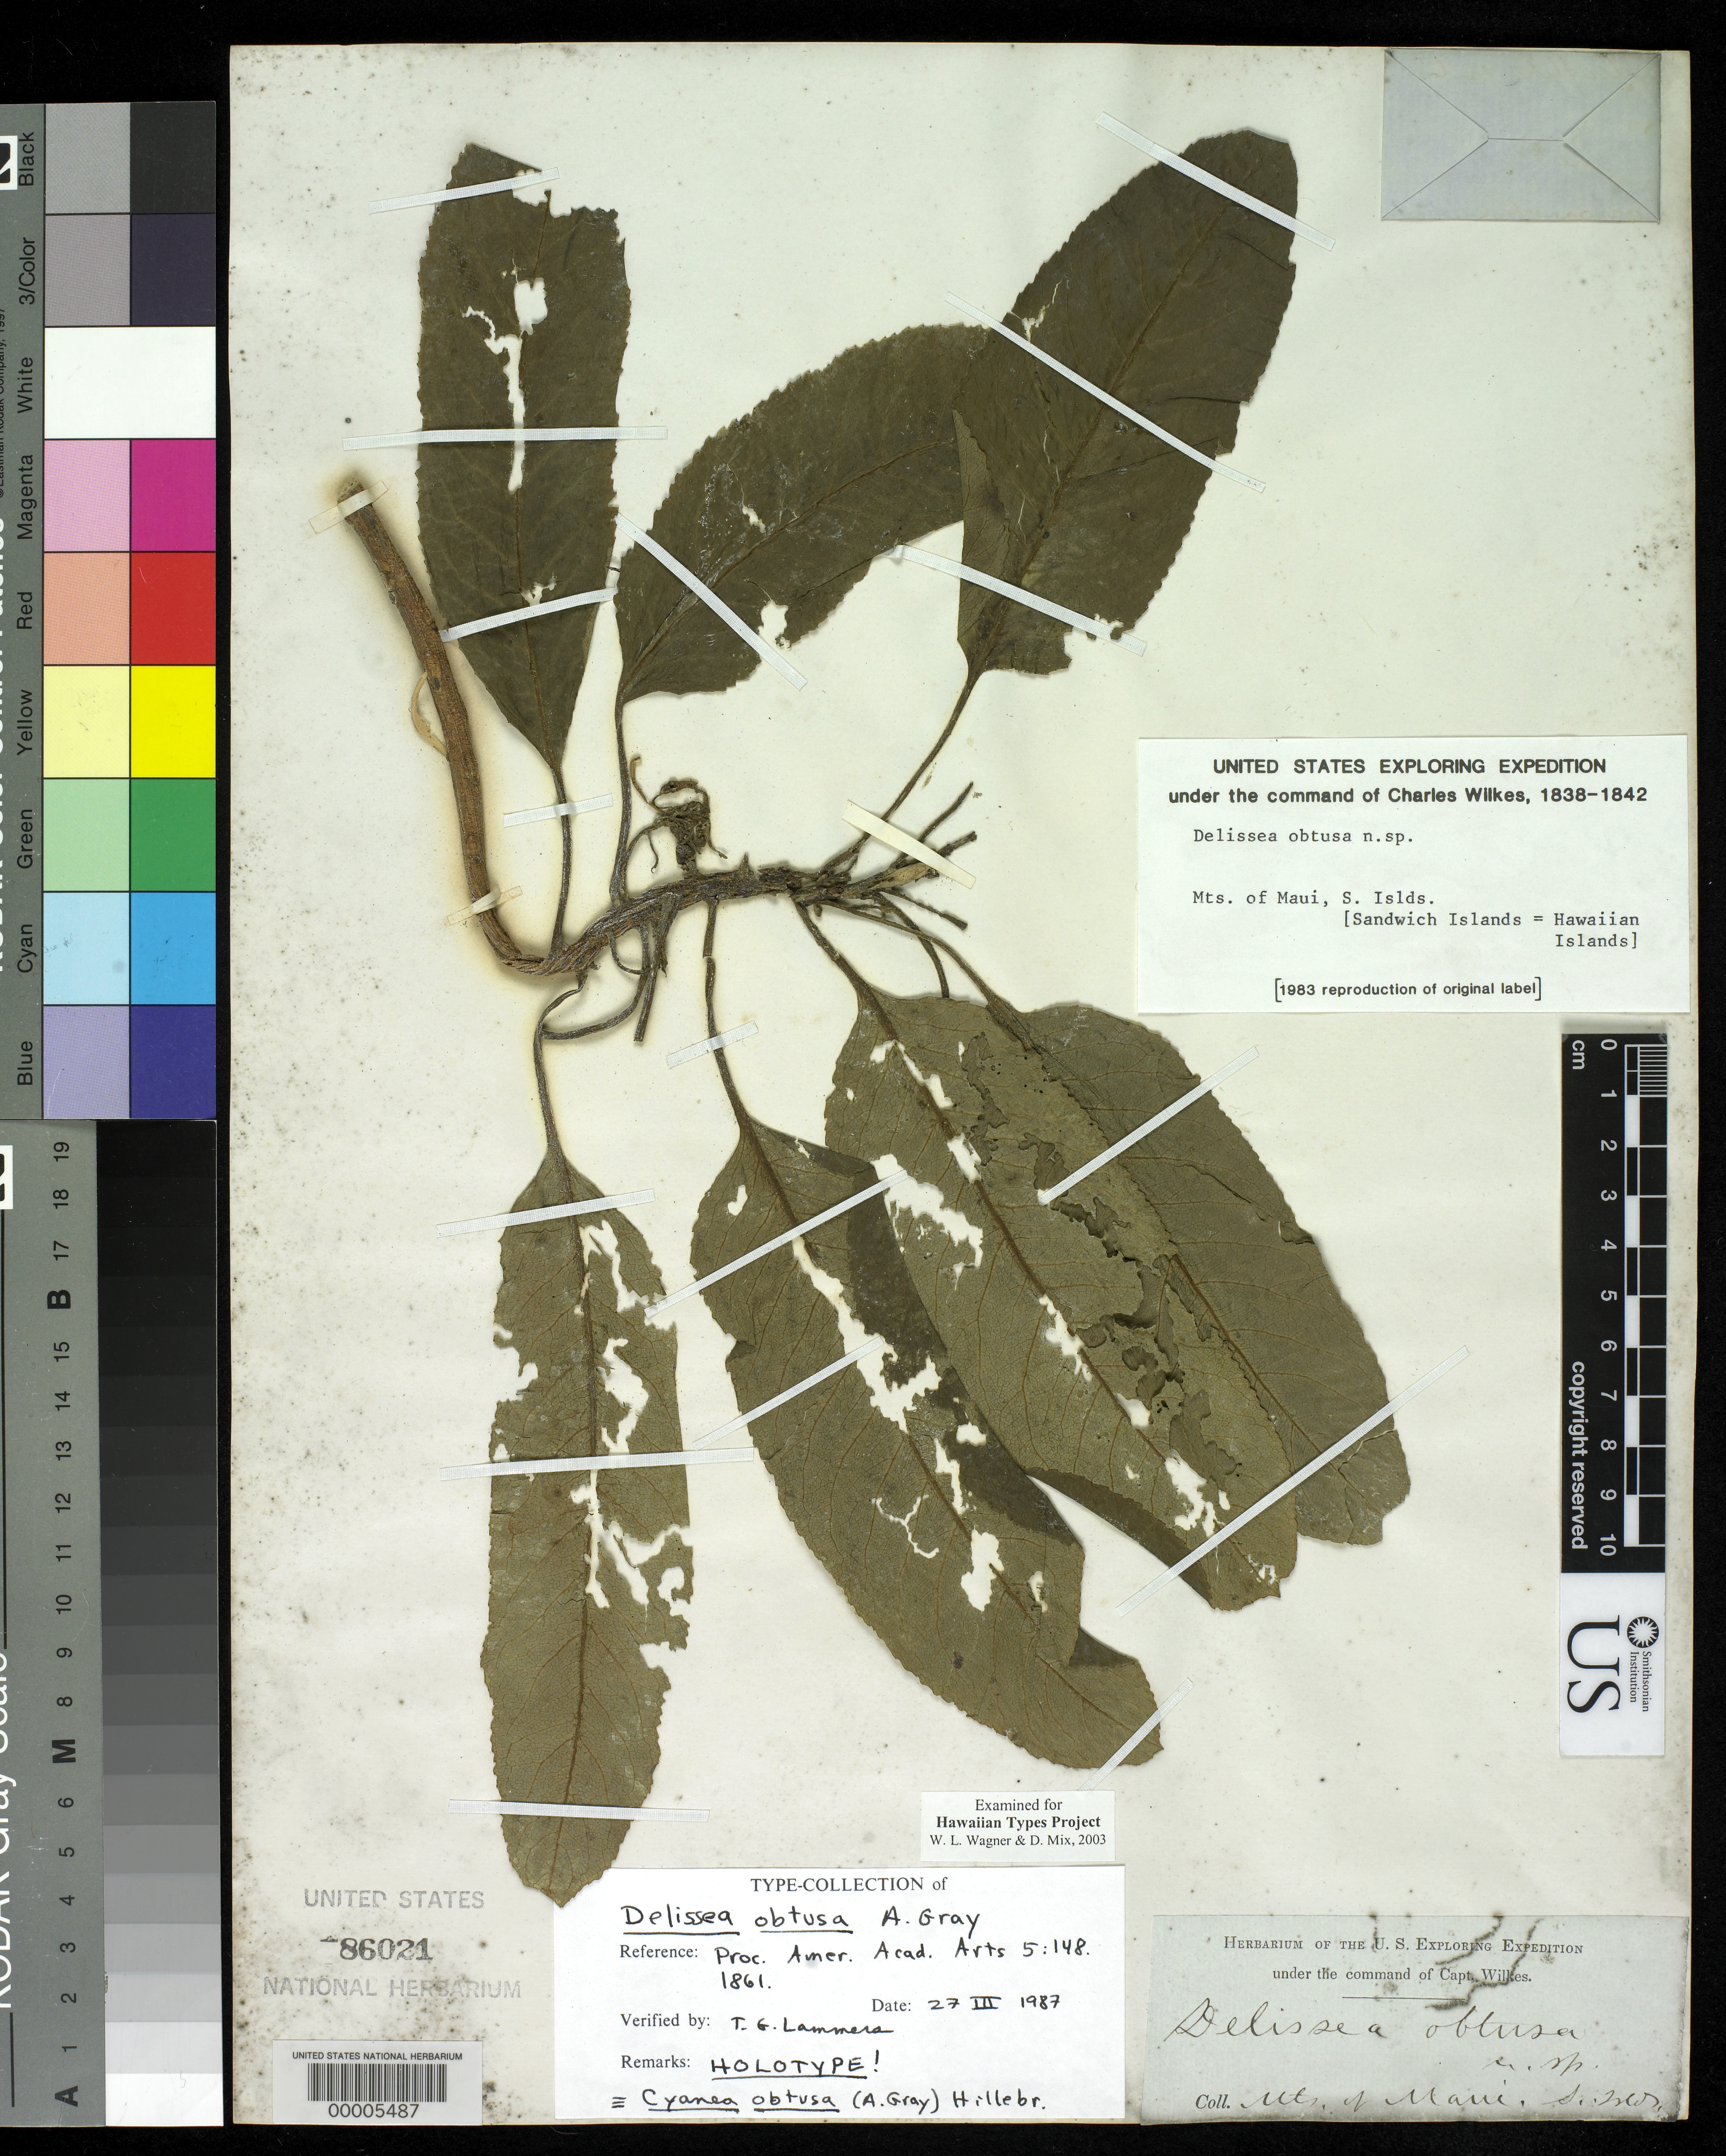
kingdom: Plantae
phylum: Tracheophyta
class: Magnoliopsida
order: Asterales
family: Campanulaceae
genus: Delissea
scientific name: Delissea obtusa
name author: A. Gray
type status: Holotype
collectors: Wilkes Explor. Exped.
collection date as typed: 1838 to -- --- 1842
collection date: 1838/1842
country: United States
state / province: Hawaii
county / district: Maui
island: Maui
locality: Mts of Maui.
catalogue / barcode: US 86021